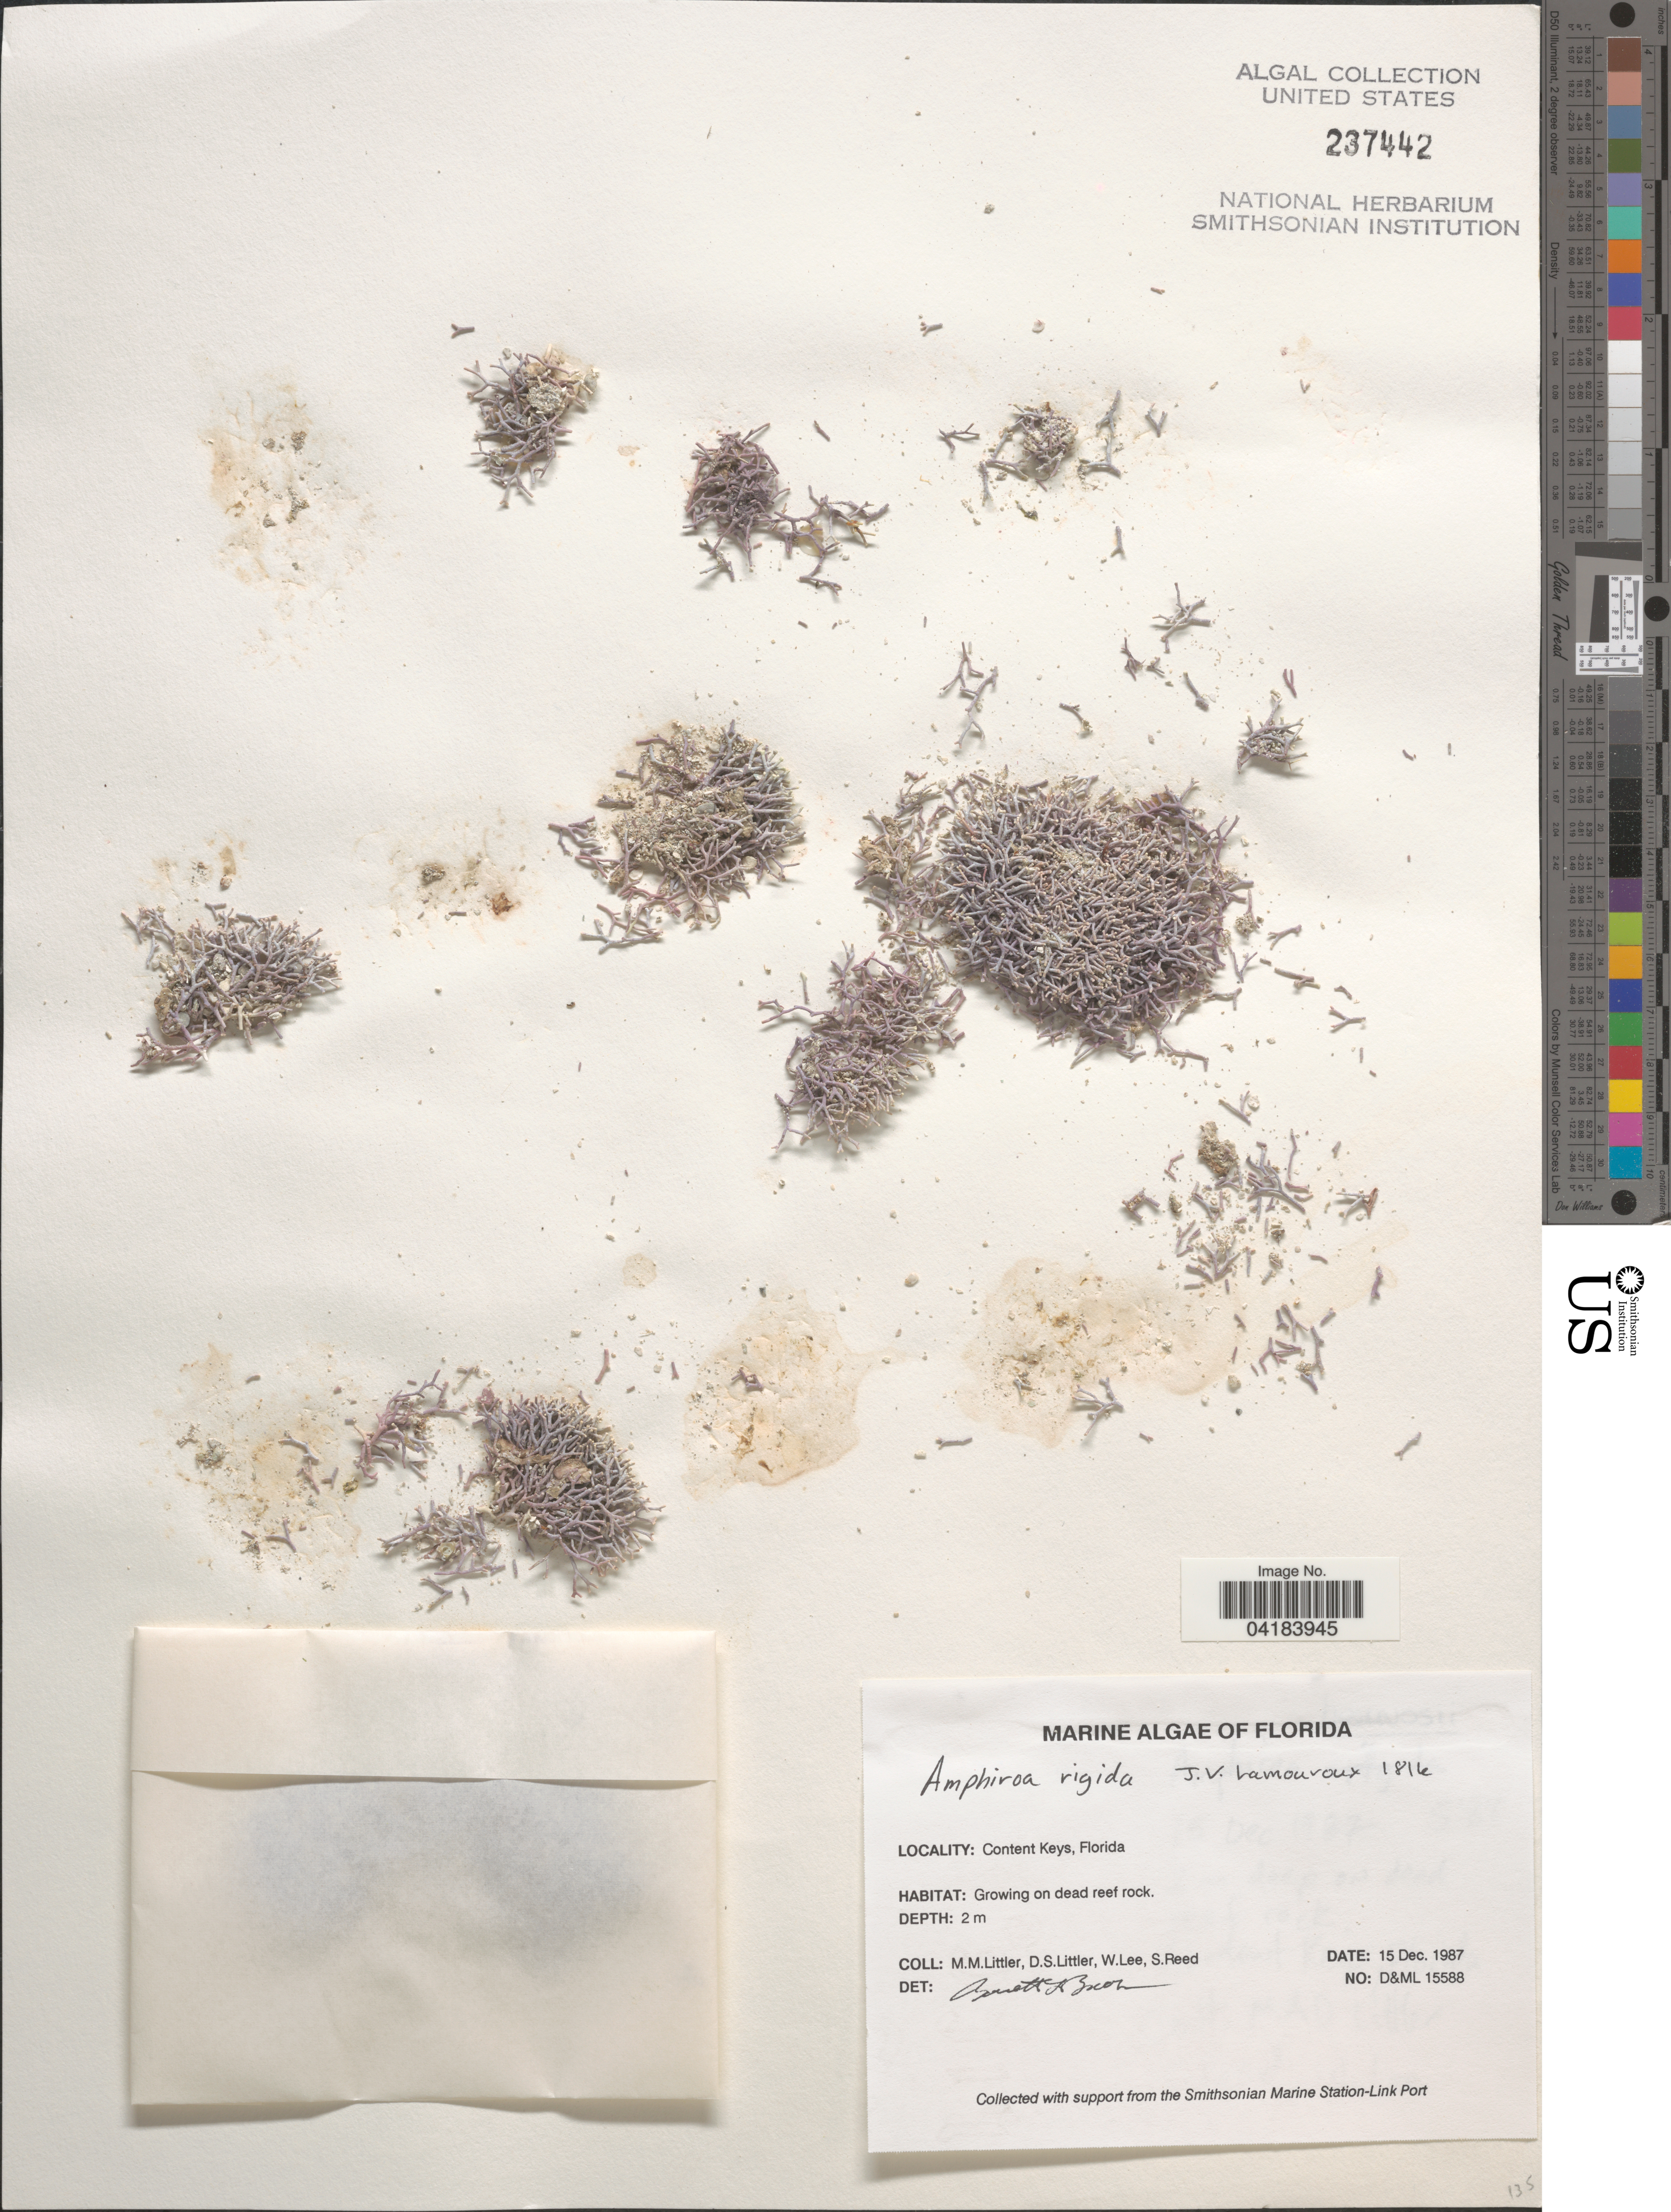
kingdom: Plantae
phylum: Rhodophyta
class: Florideophyceae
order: Corallinales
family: Lithophyllaceae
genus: Amphiroa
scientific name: Amphiroa rigida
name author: W.R. Taylor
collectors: D. S. Littler, W. Lee & S. Reed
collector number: D&ML15588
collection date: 1987-12-15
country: United States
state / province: Florida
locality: Content Keys.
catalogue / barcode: US 237442